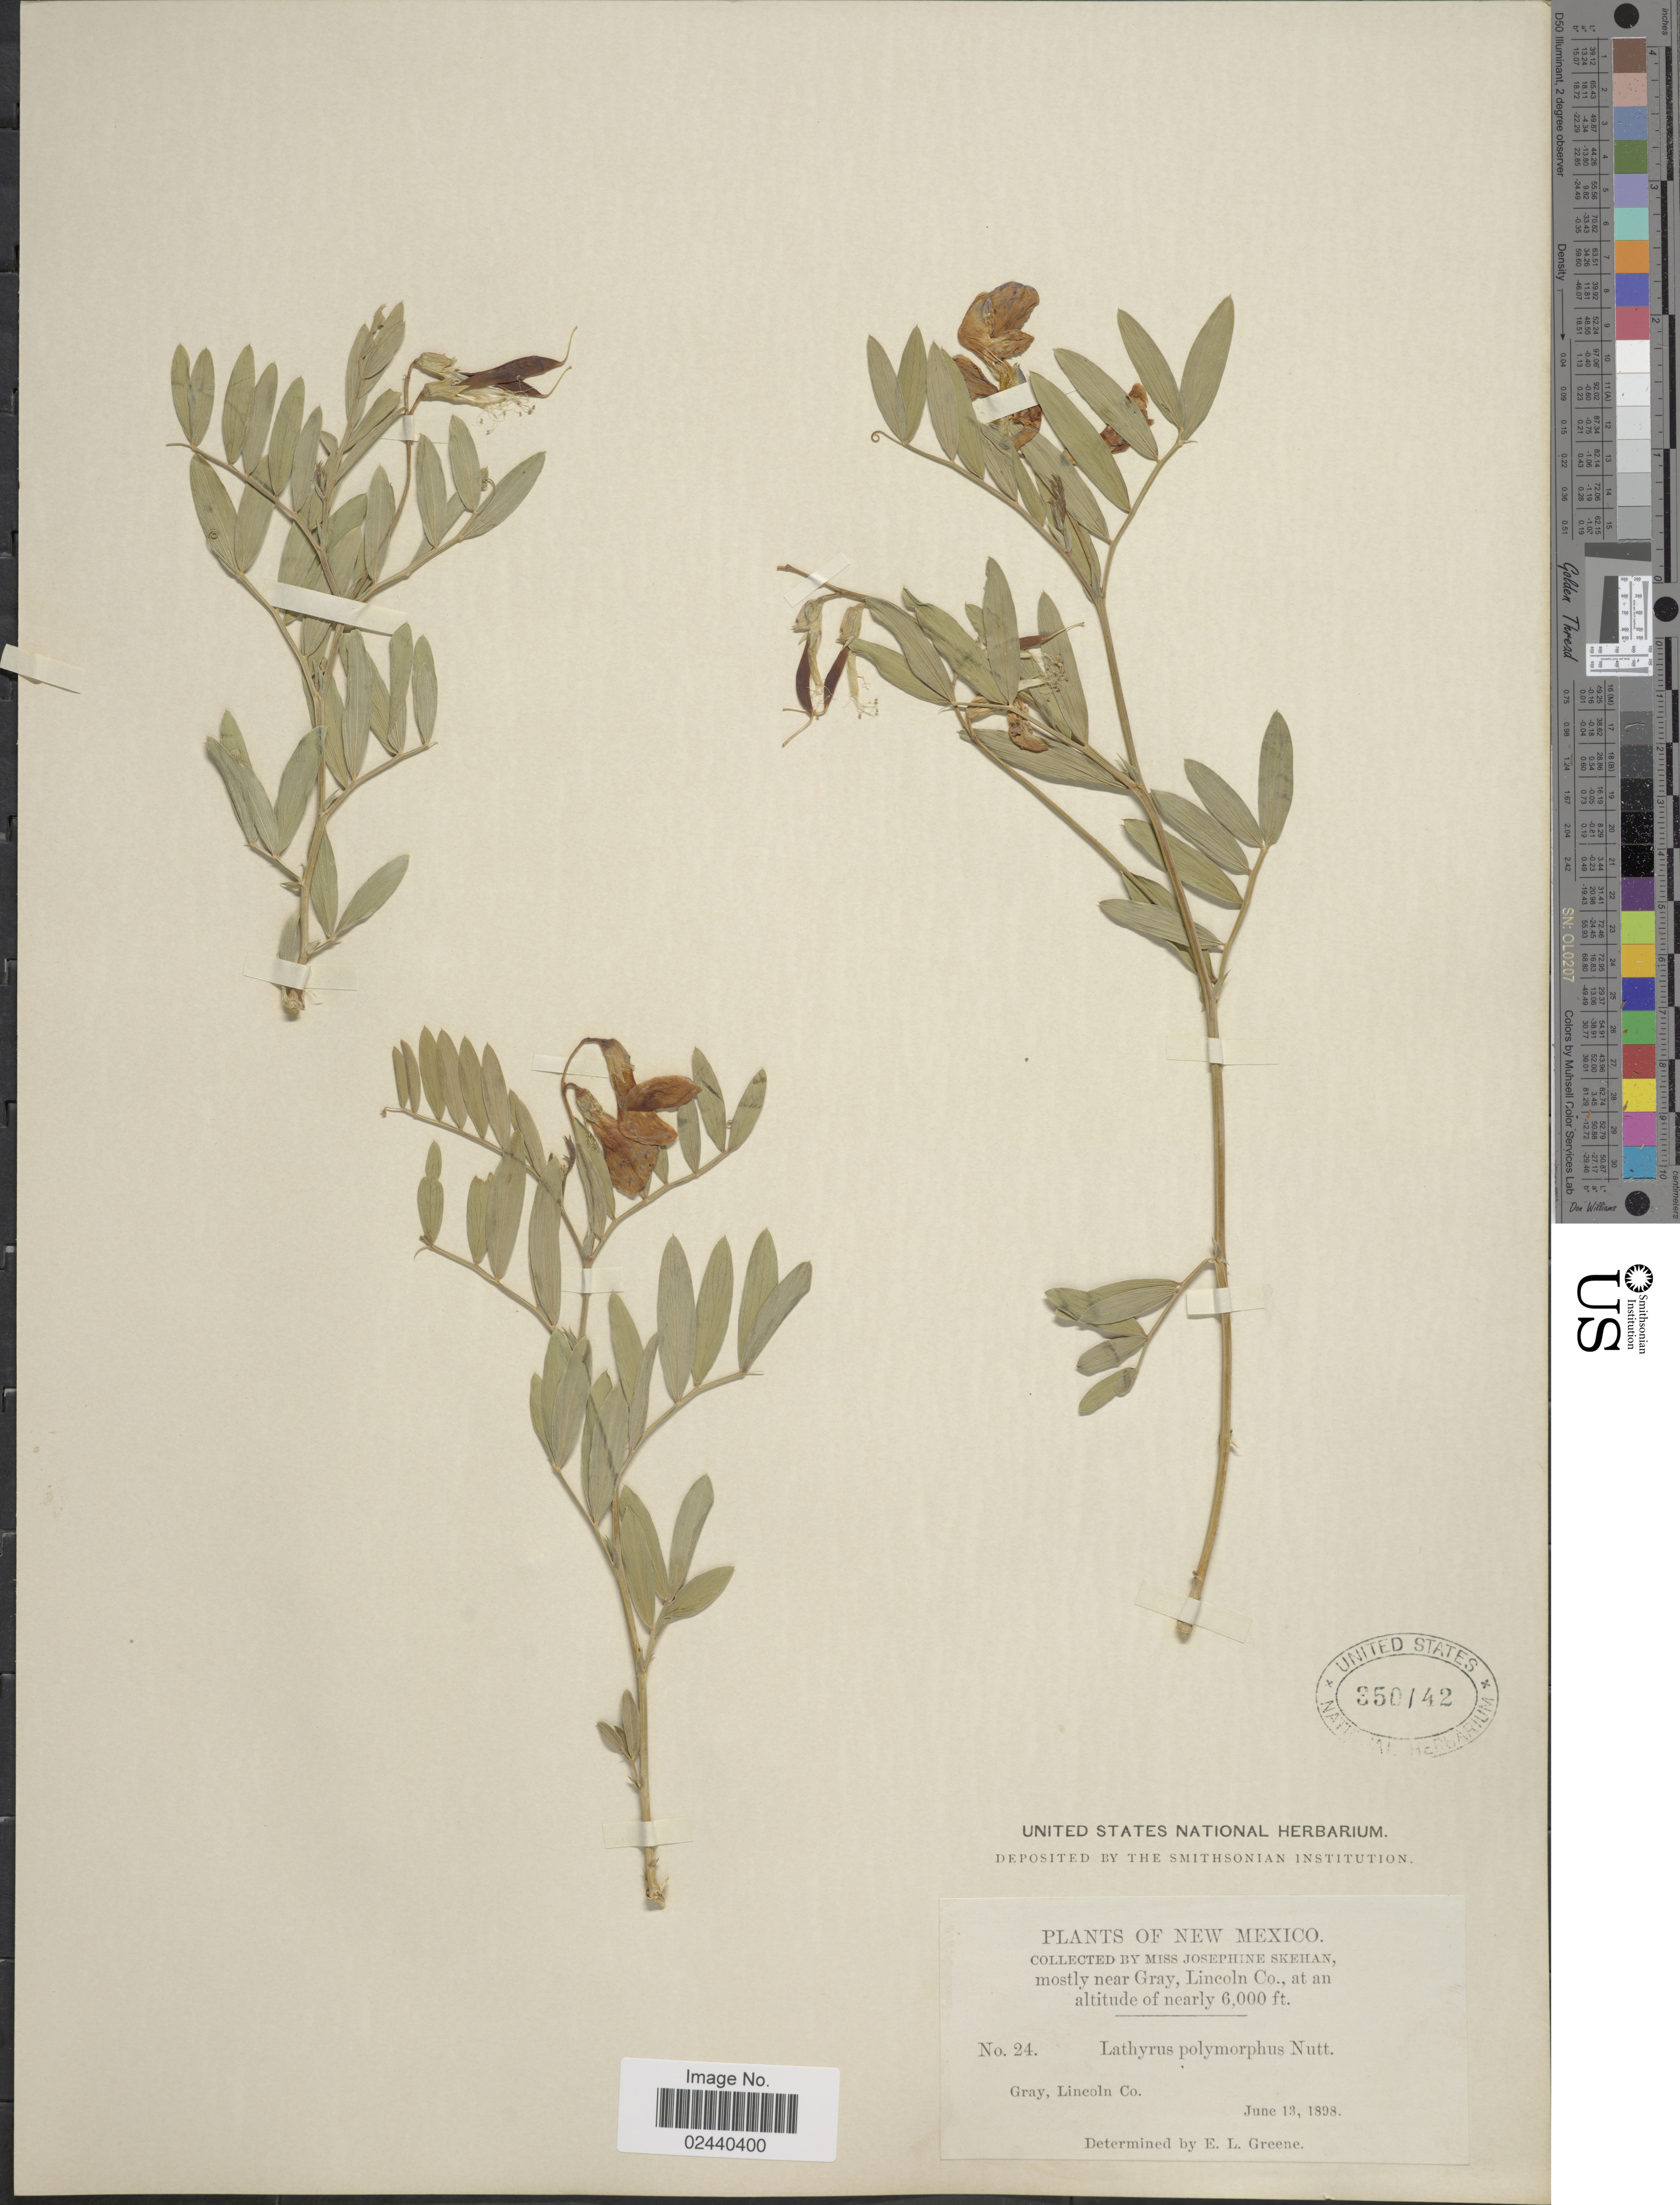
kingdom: Plantae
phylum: Tracheophyta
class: Magnoliopsida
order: Fabales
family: Fabaceae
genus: Lathyrus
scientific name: Lathyrus eucosmus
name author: Butters & H. St. John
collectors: J. Skehan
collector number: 24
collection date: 1898-06-13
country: United States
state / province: New Mexico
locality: Mostly near Gray, Lincoln Co.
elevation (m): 1829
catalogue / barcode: US 350142